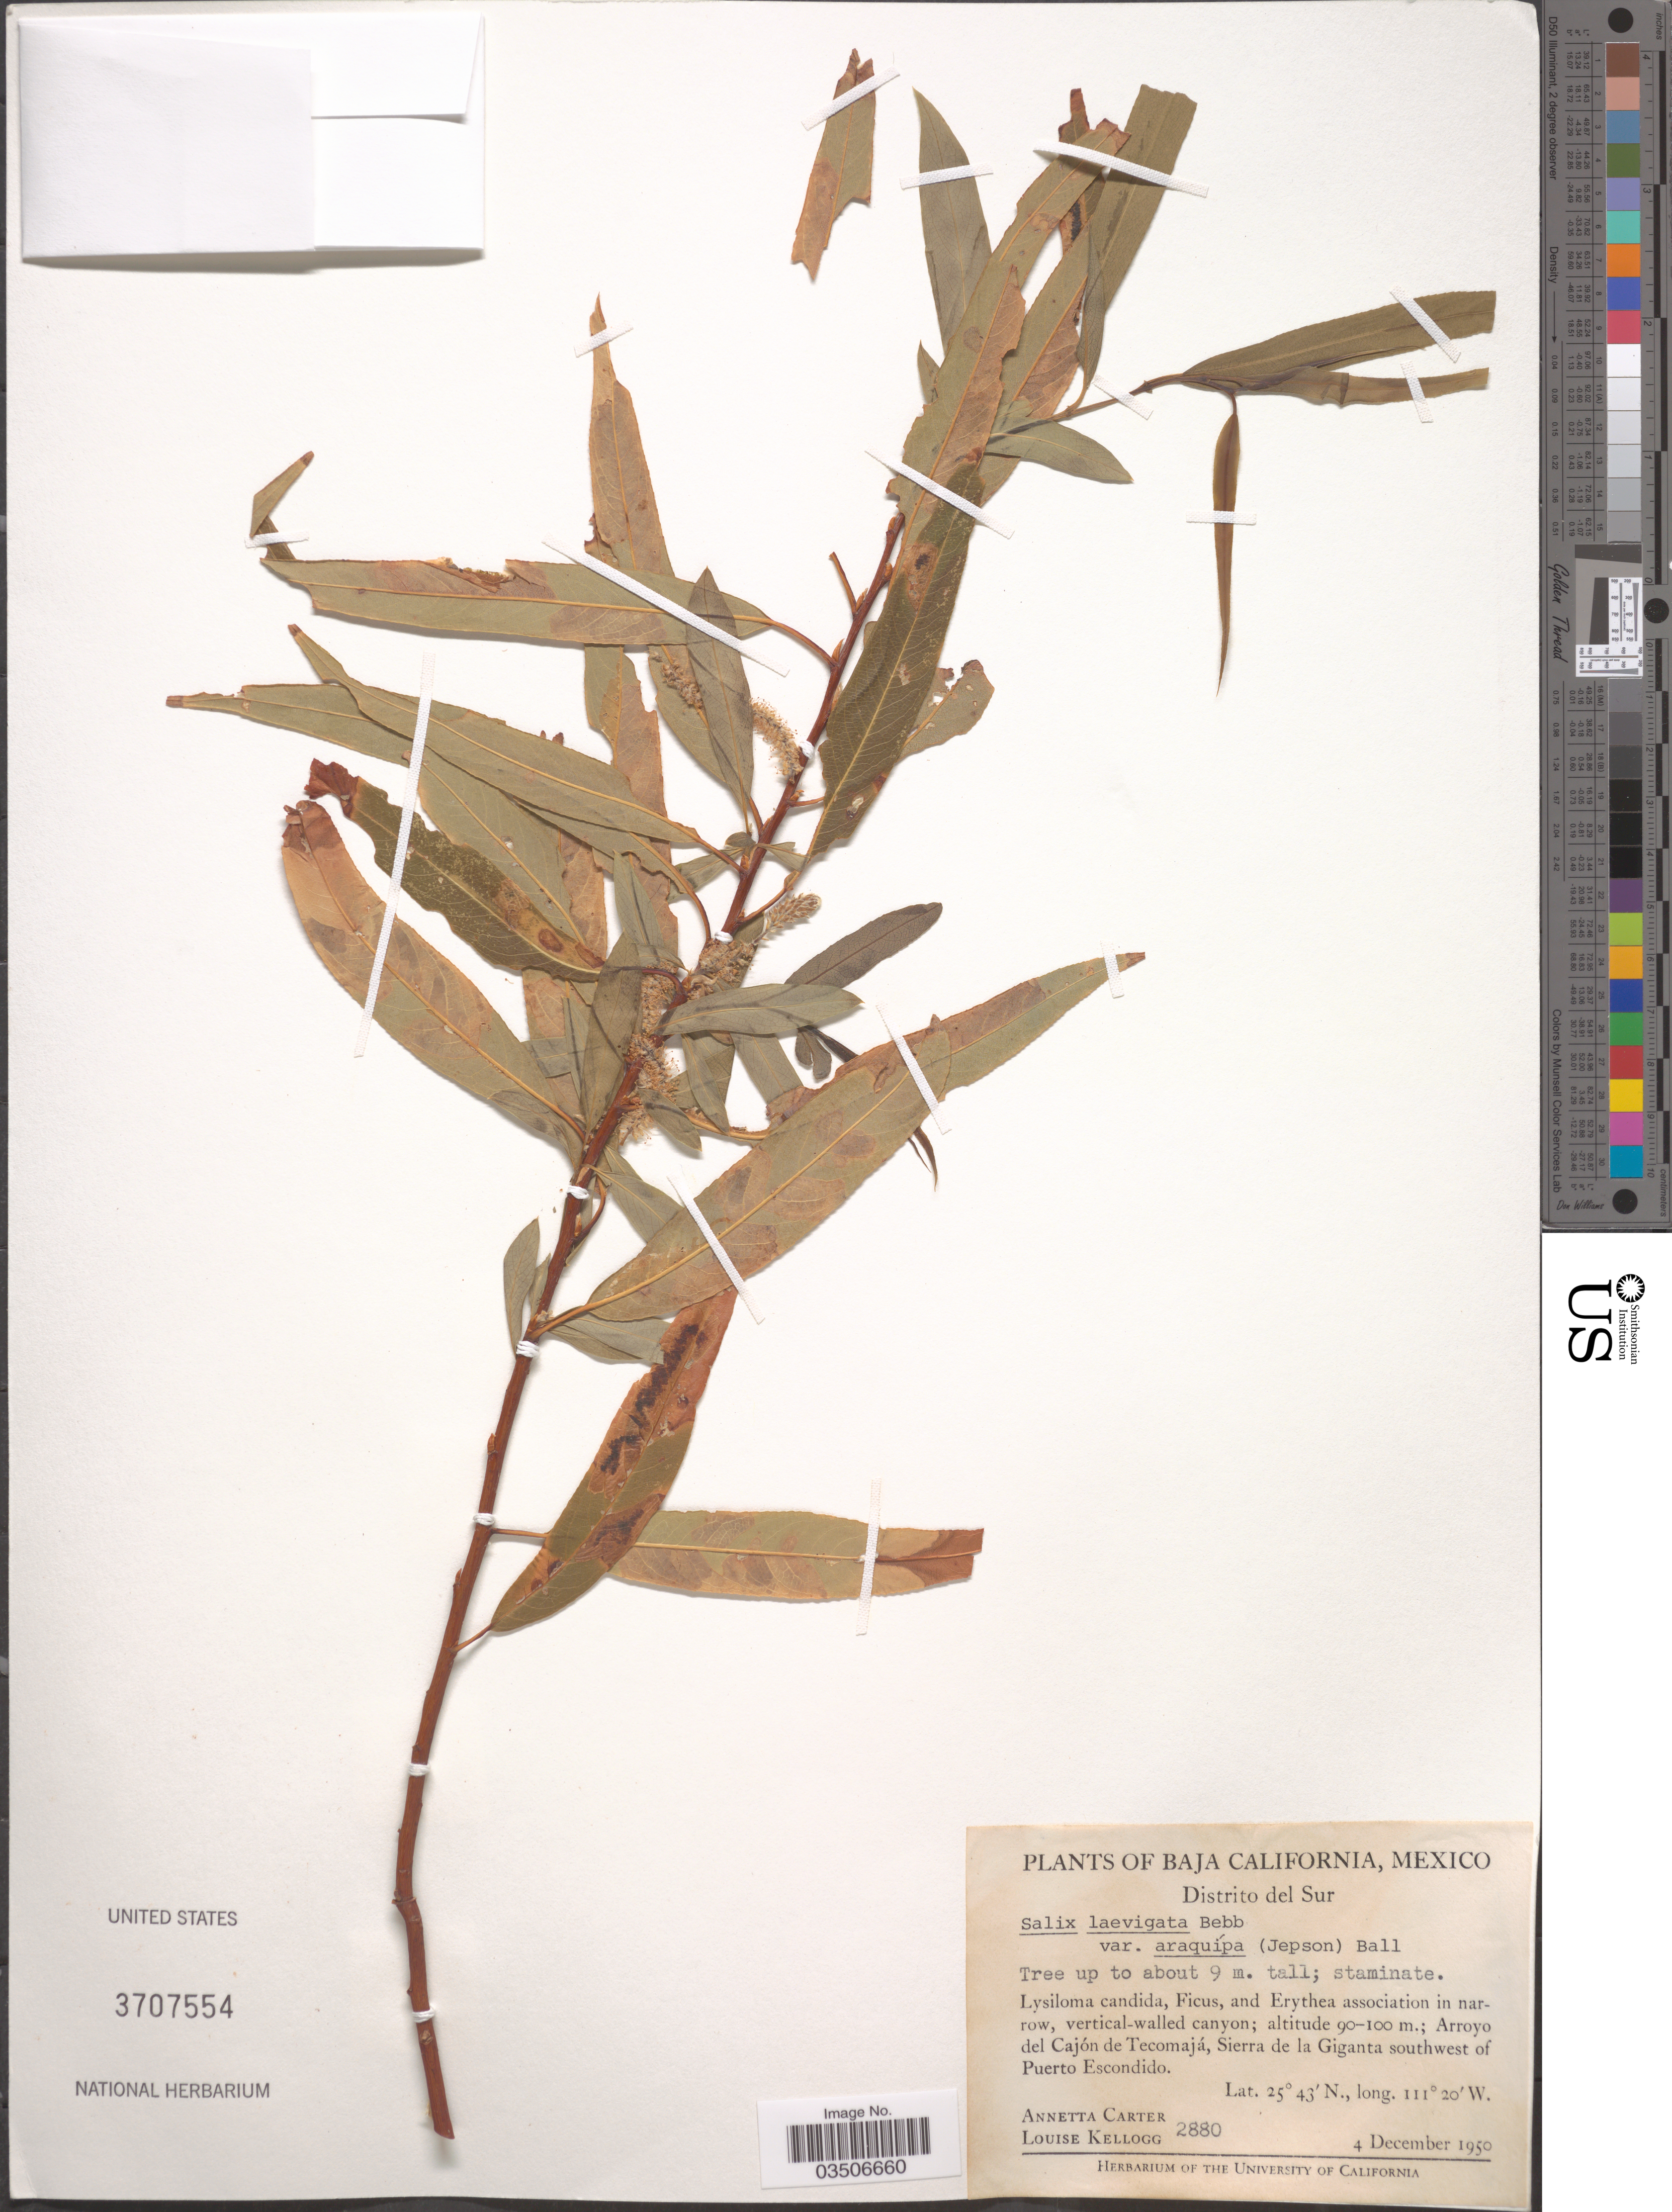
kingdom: Plantae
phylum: Tracheophyta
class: Magnoliopsida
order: Malpighiales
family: Salicaceae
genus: Salix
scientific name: Salix laevigata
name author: Bebb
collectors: A. Carter & L. Kellogg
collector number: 2880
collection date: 1950-12-04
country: Mexico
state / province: Baja California Sur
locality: Distrito del Sur. Arroyo del Cajón de Tecomajá, Sierra de la Giganta southwest of Puerto Escondido.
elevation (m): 90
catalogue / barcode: US 3707554